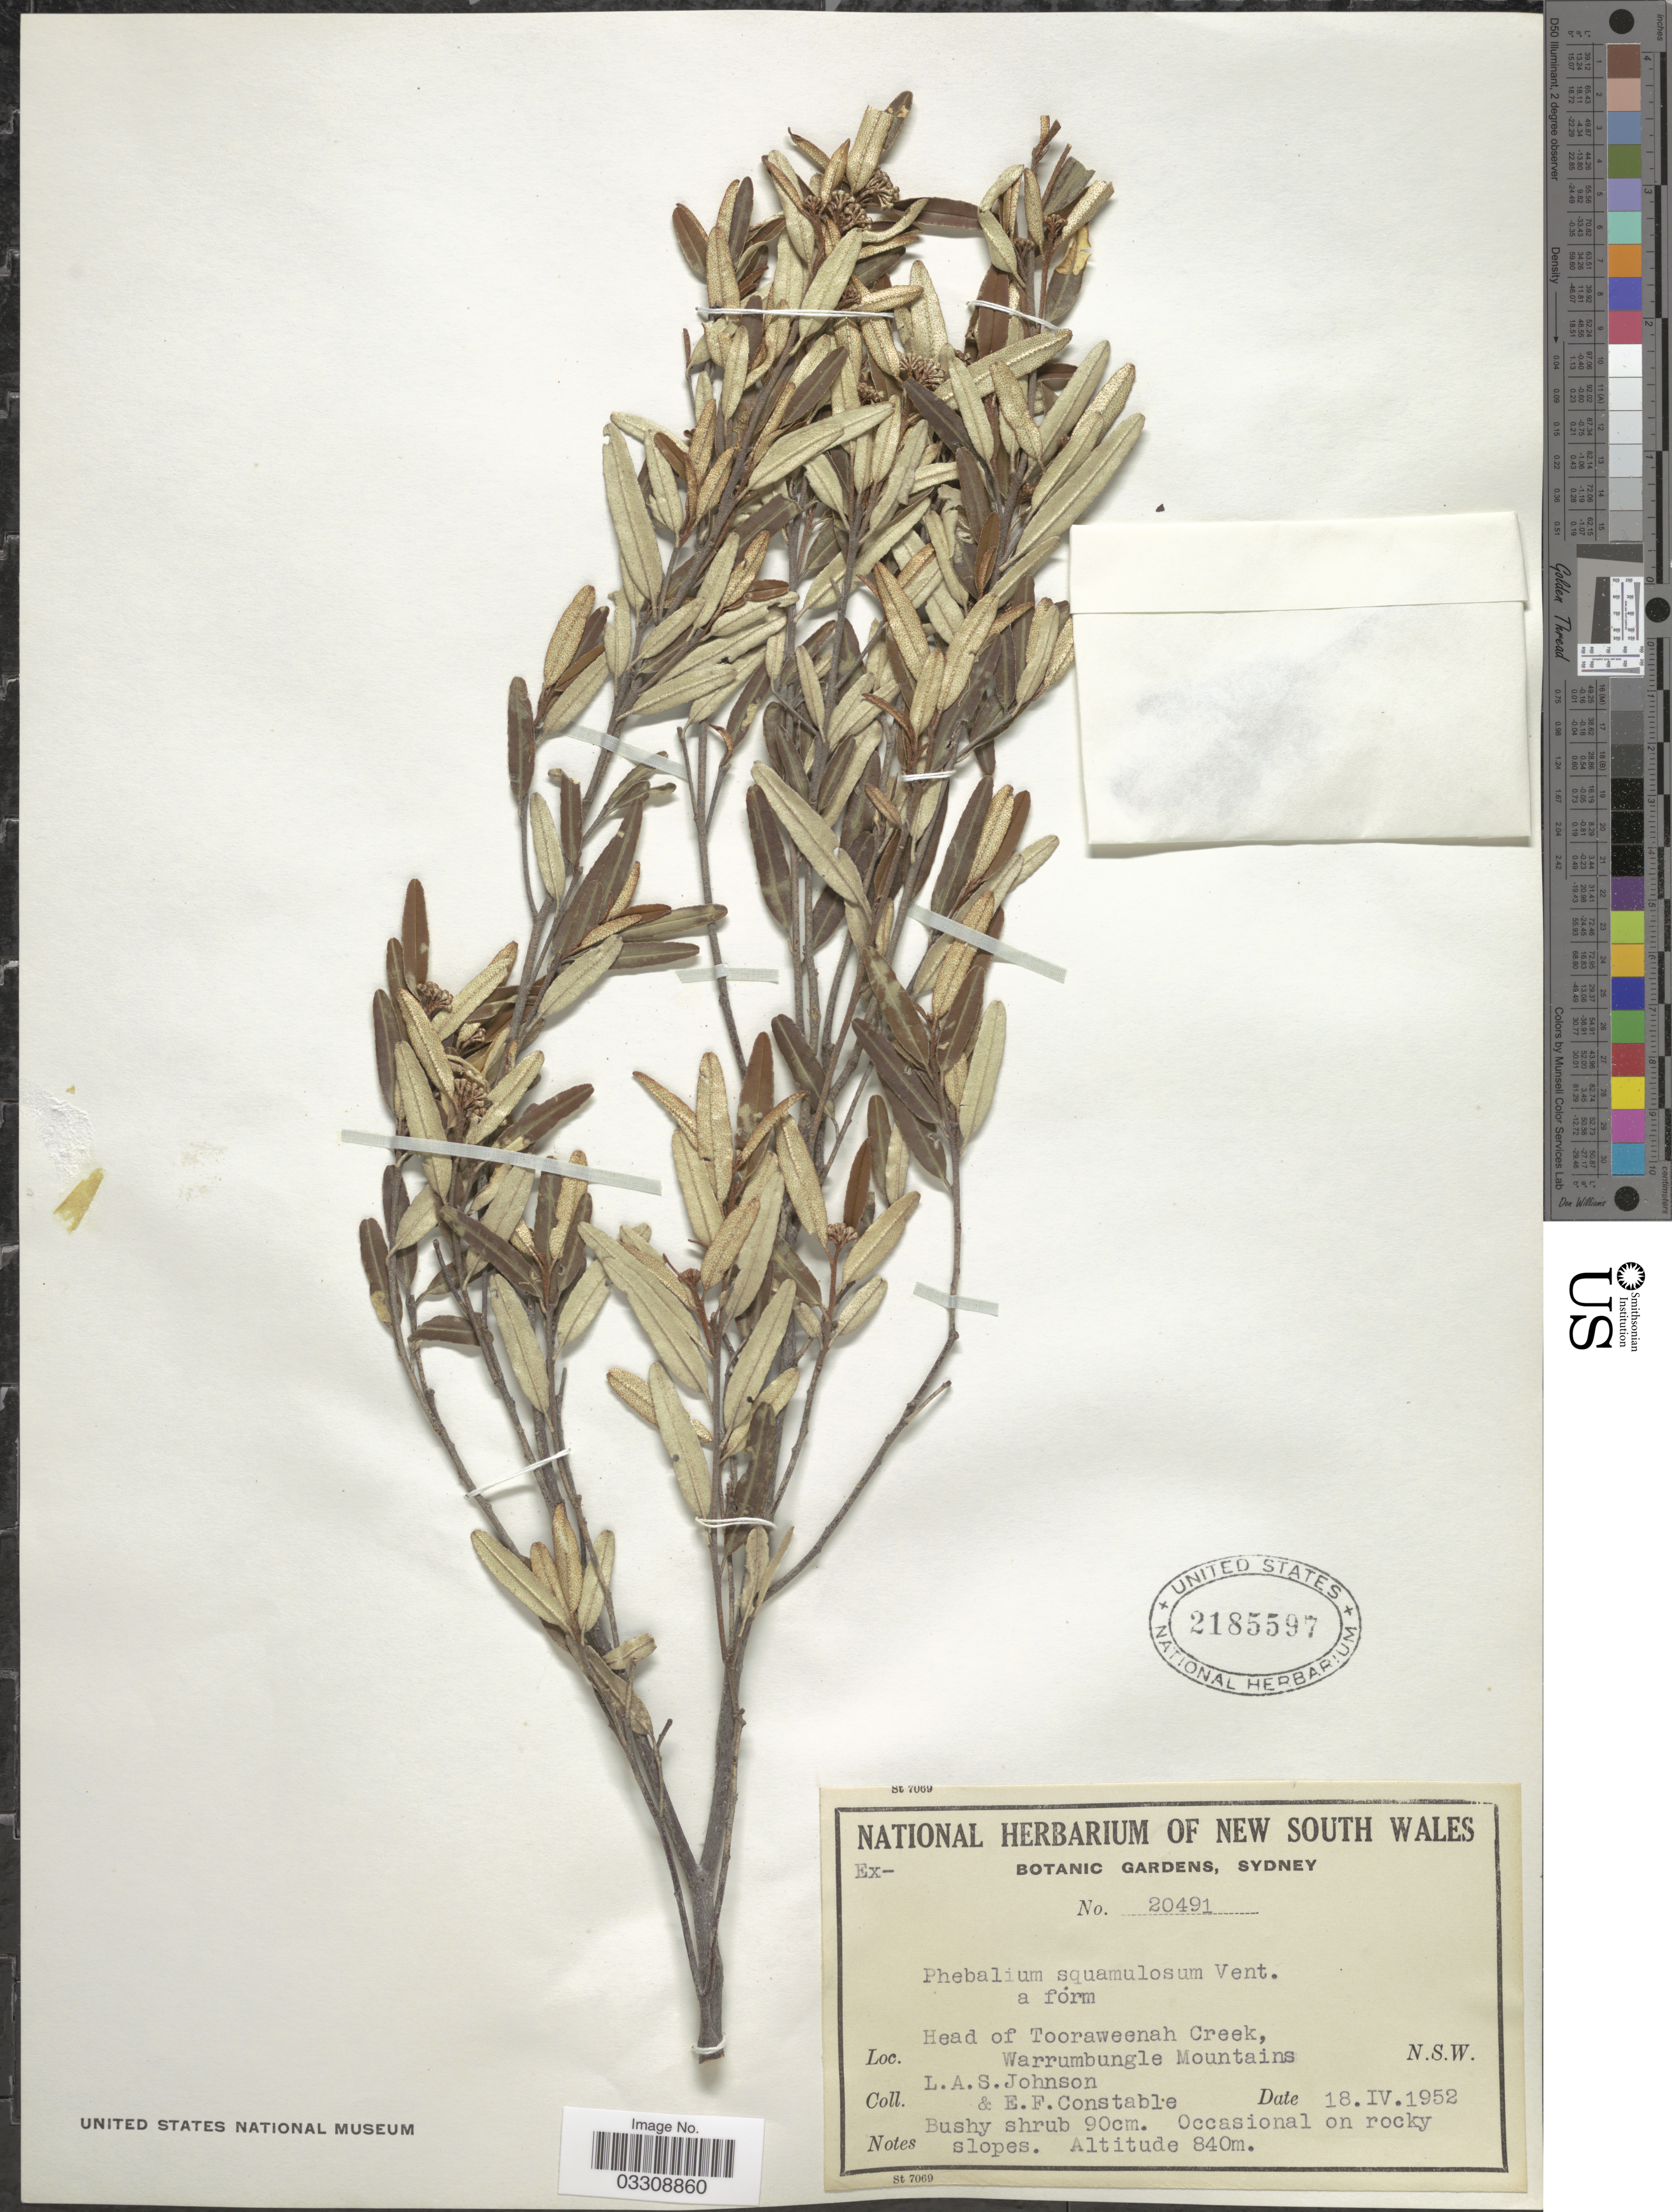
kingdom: Plantae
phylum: Tracheophyta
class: Magnoliopsida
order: Sapindales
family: Rutaceae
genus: Phebalium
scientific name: Phebalium squamulosum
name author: Vent.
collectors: L. A. S. Johnson & E. F. Constable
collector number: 20491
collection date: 1952-04-18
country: Australia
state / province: New South Wales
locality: Head of Tooraweenah Creek, Warrumbungle Mountains.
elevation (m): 840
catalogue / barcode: US 2185597